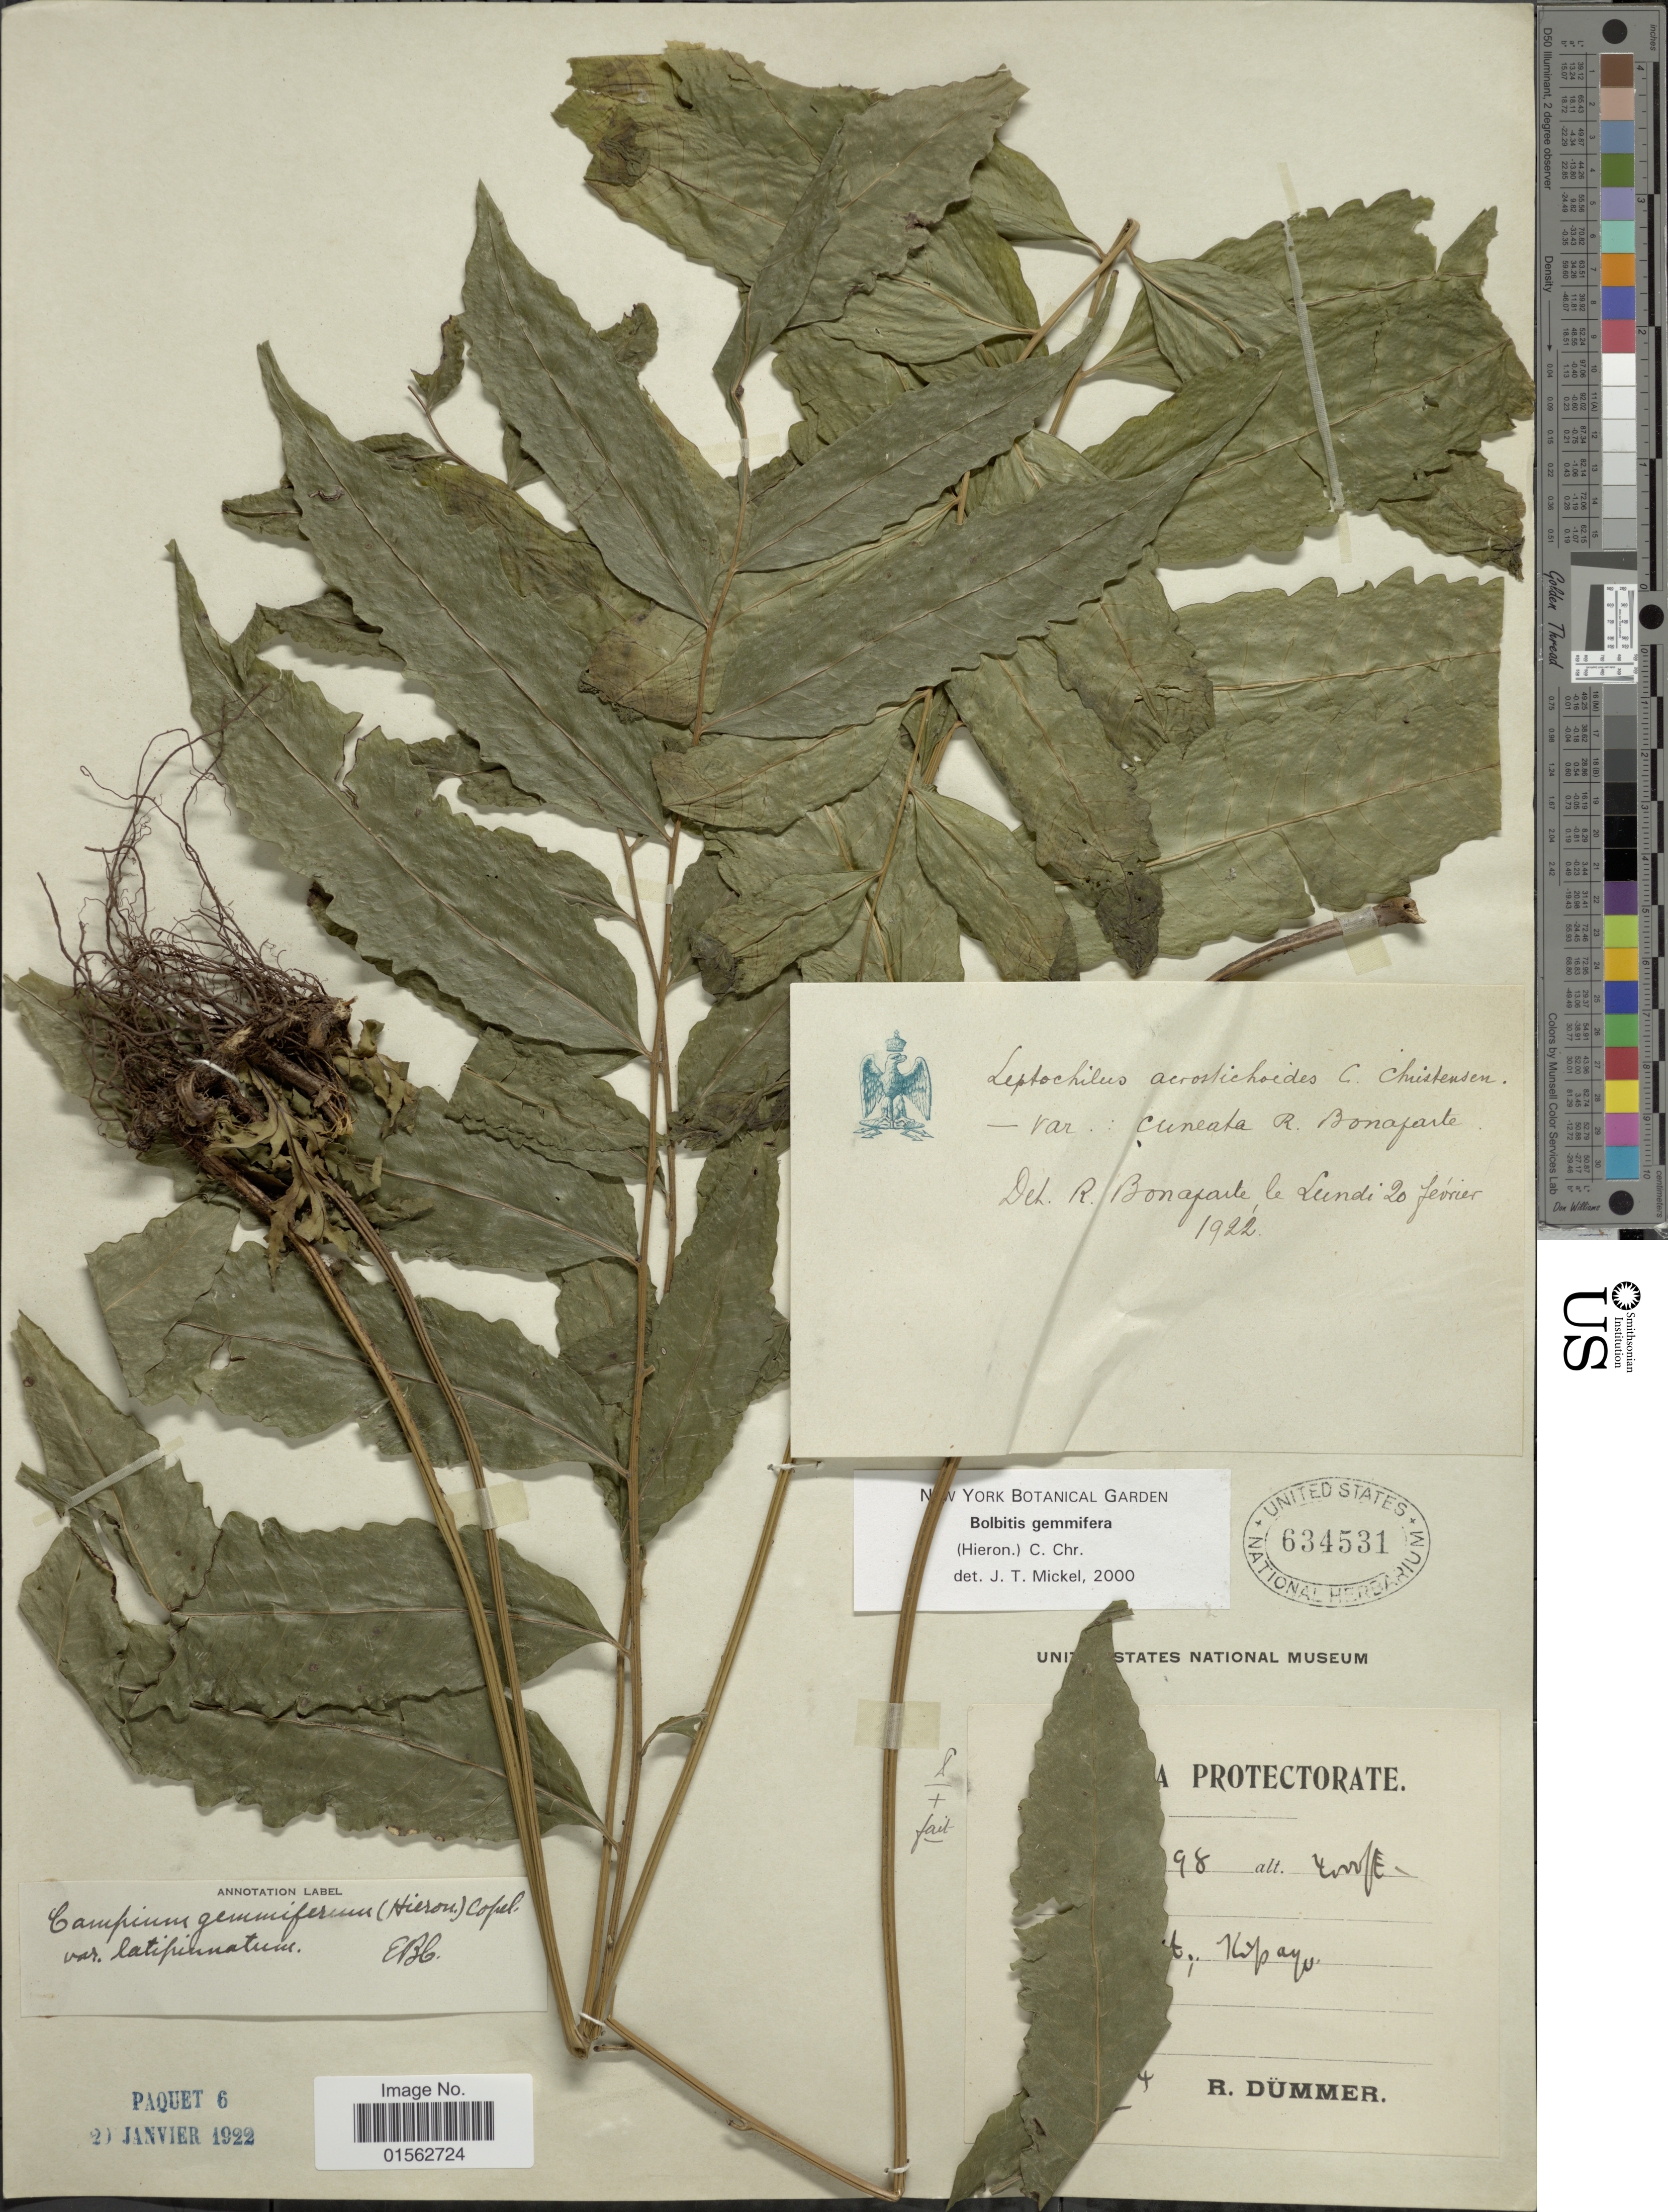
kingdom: Plantae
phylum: Tracheophyta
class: Polypodiopsida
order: Polypodiales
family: Dryopteridaceae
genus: Bolbitis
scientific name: Bolbitis gemmifera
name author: (Lam.) Alston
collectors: R. A. Dümmer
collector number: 4?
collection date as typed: Transcribed d/m/y: //98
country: Kenya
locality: Uganda Protectorate, Kipayo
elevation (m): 1219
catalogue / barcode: US 634531